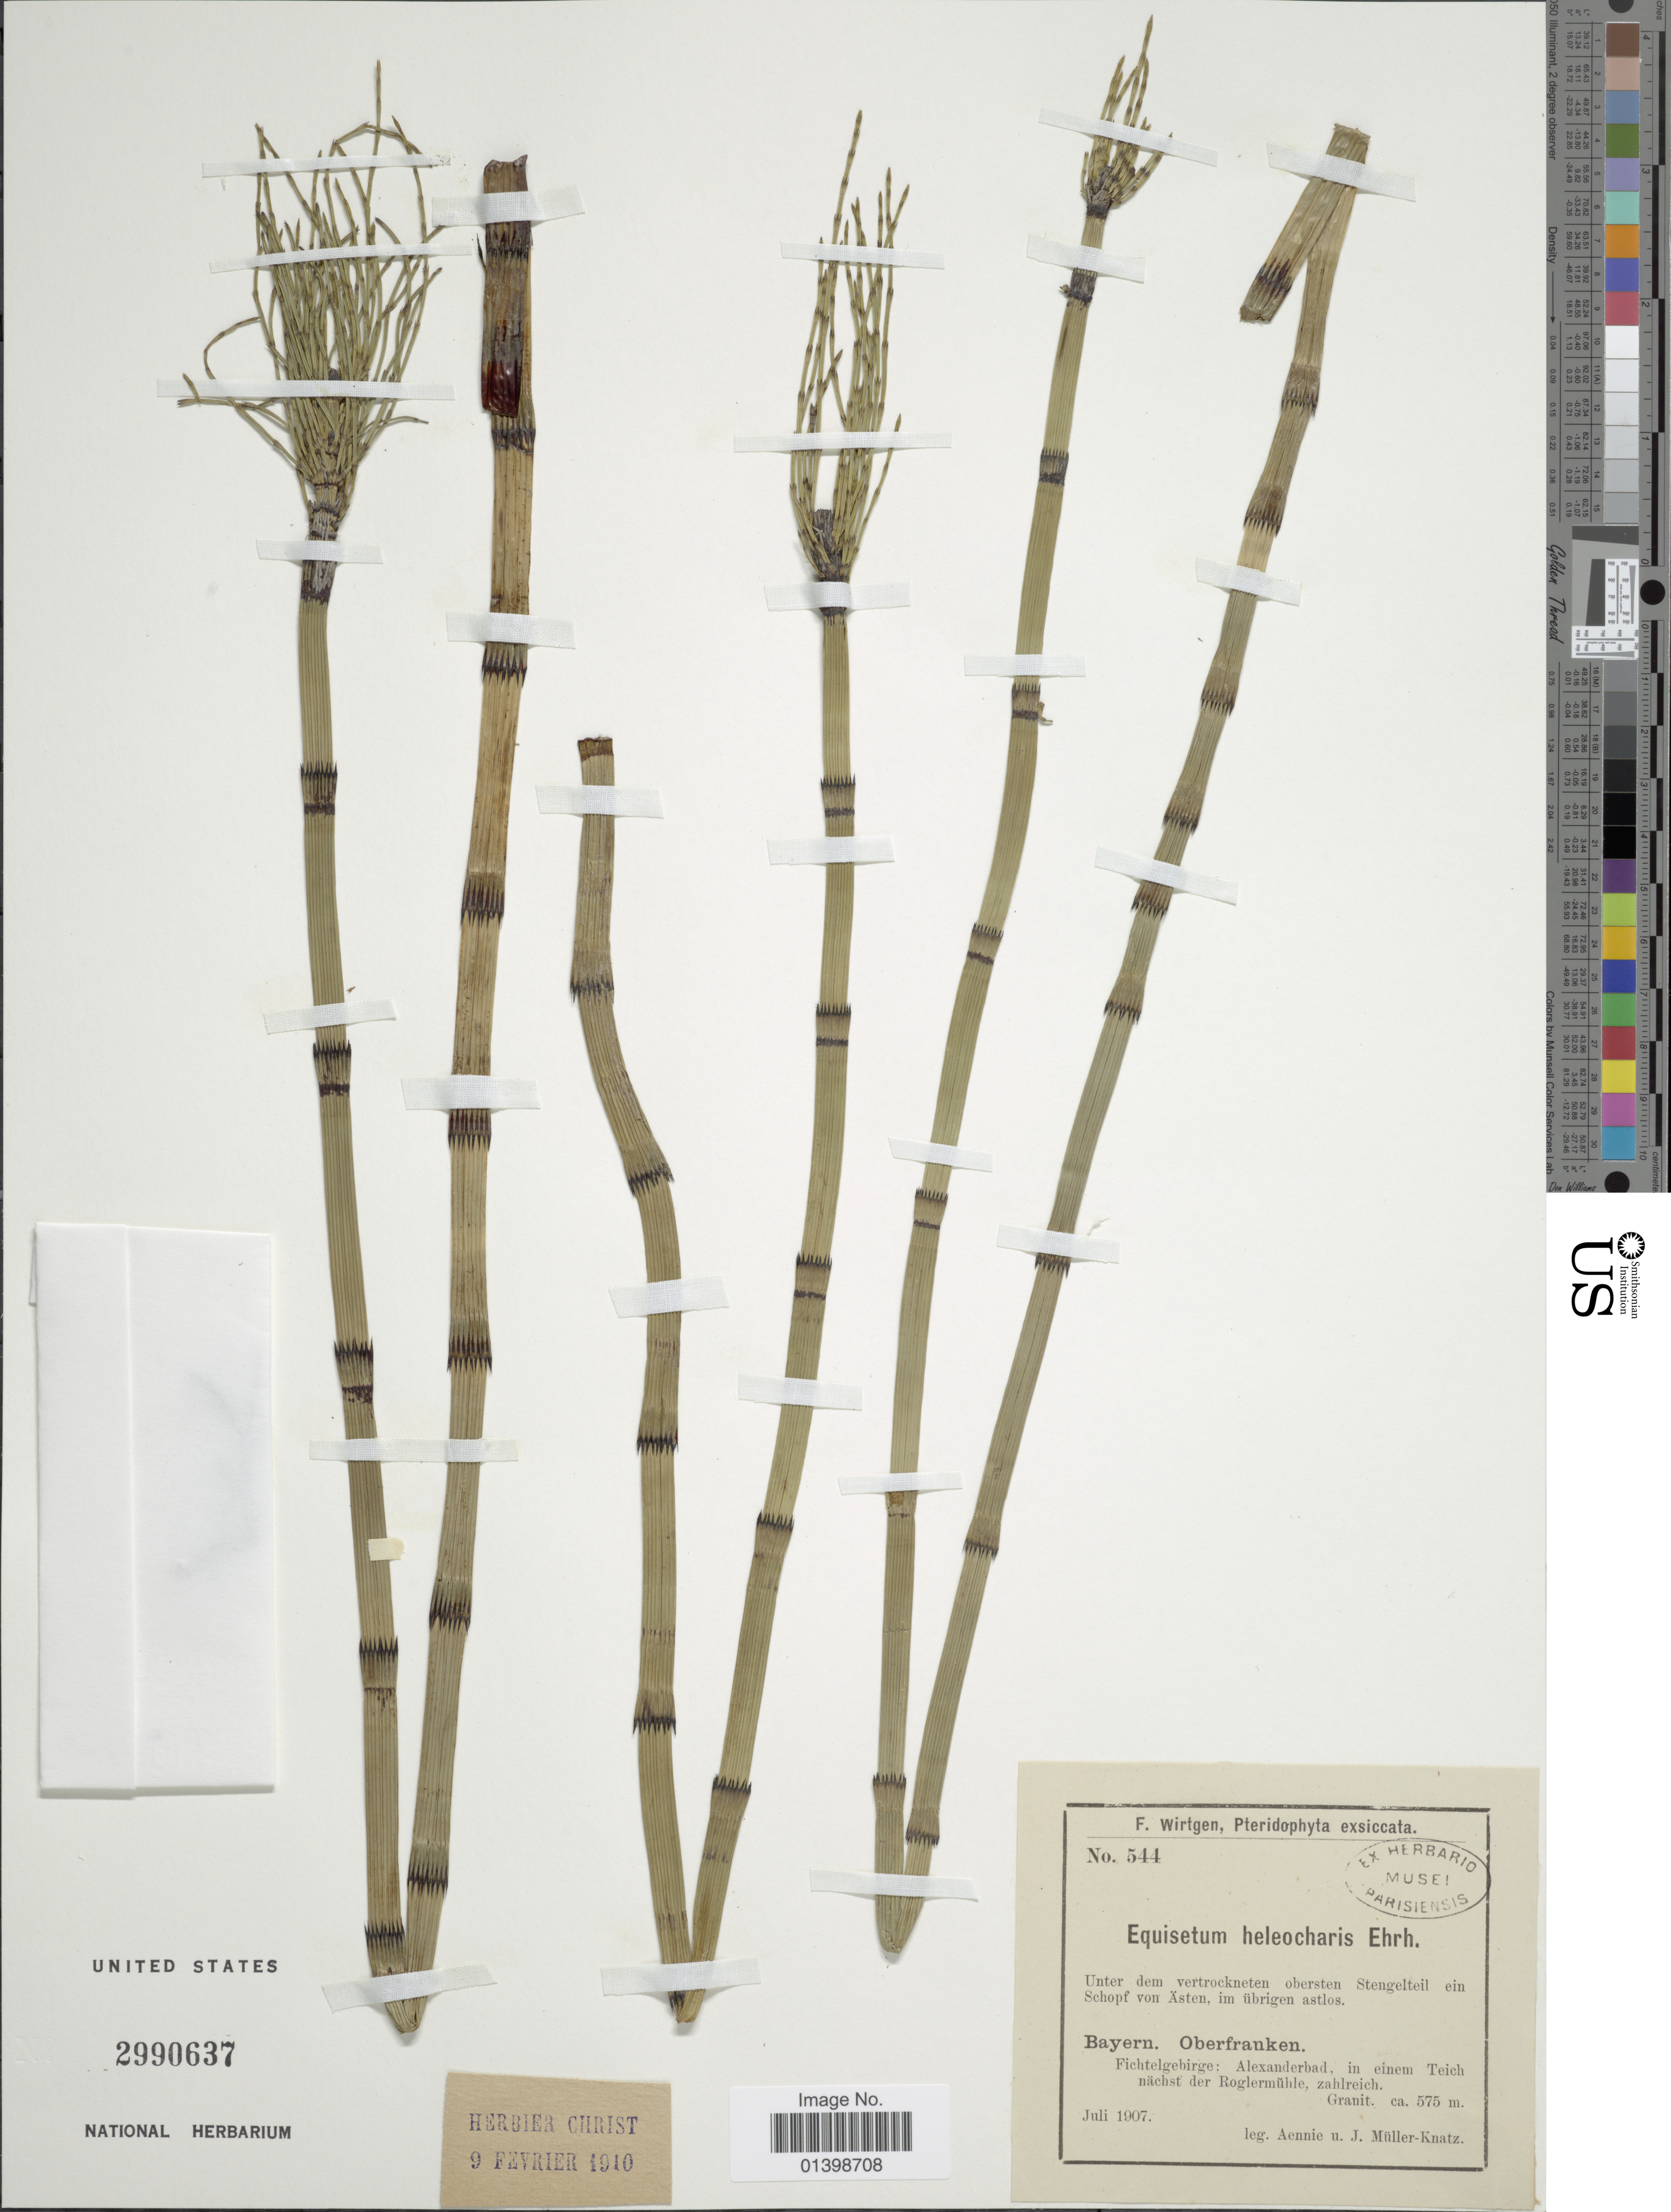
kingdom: Plantae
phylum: Tracheophyta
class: Polypodiopsida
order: Equisetales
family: Equisetaceae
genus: Equisetum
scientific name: Equisetum fluviatile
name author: L.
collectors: J. Müller-Knatz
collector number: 544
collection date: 1907-07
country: Germany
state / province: Bayern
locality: Oberfranken. Fichtelgebirge: Alexanderbad, in einem Teich nächst der Roglermühle, zahlreich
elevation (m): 575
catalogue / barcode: US 2990637